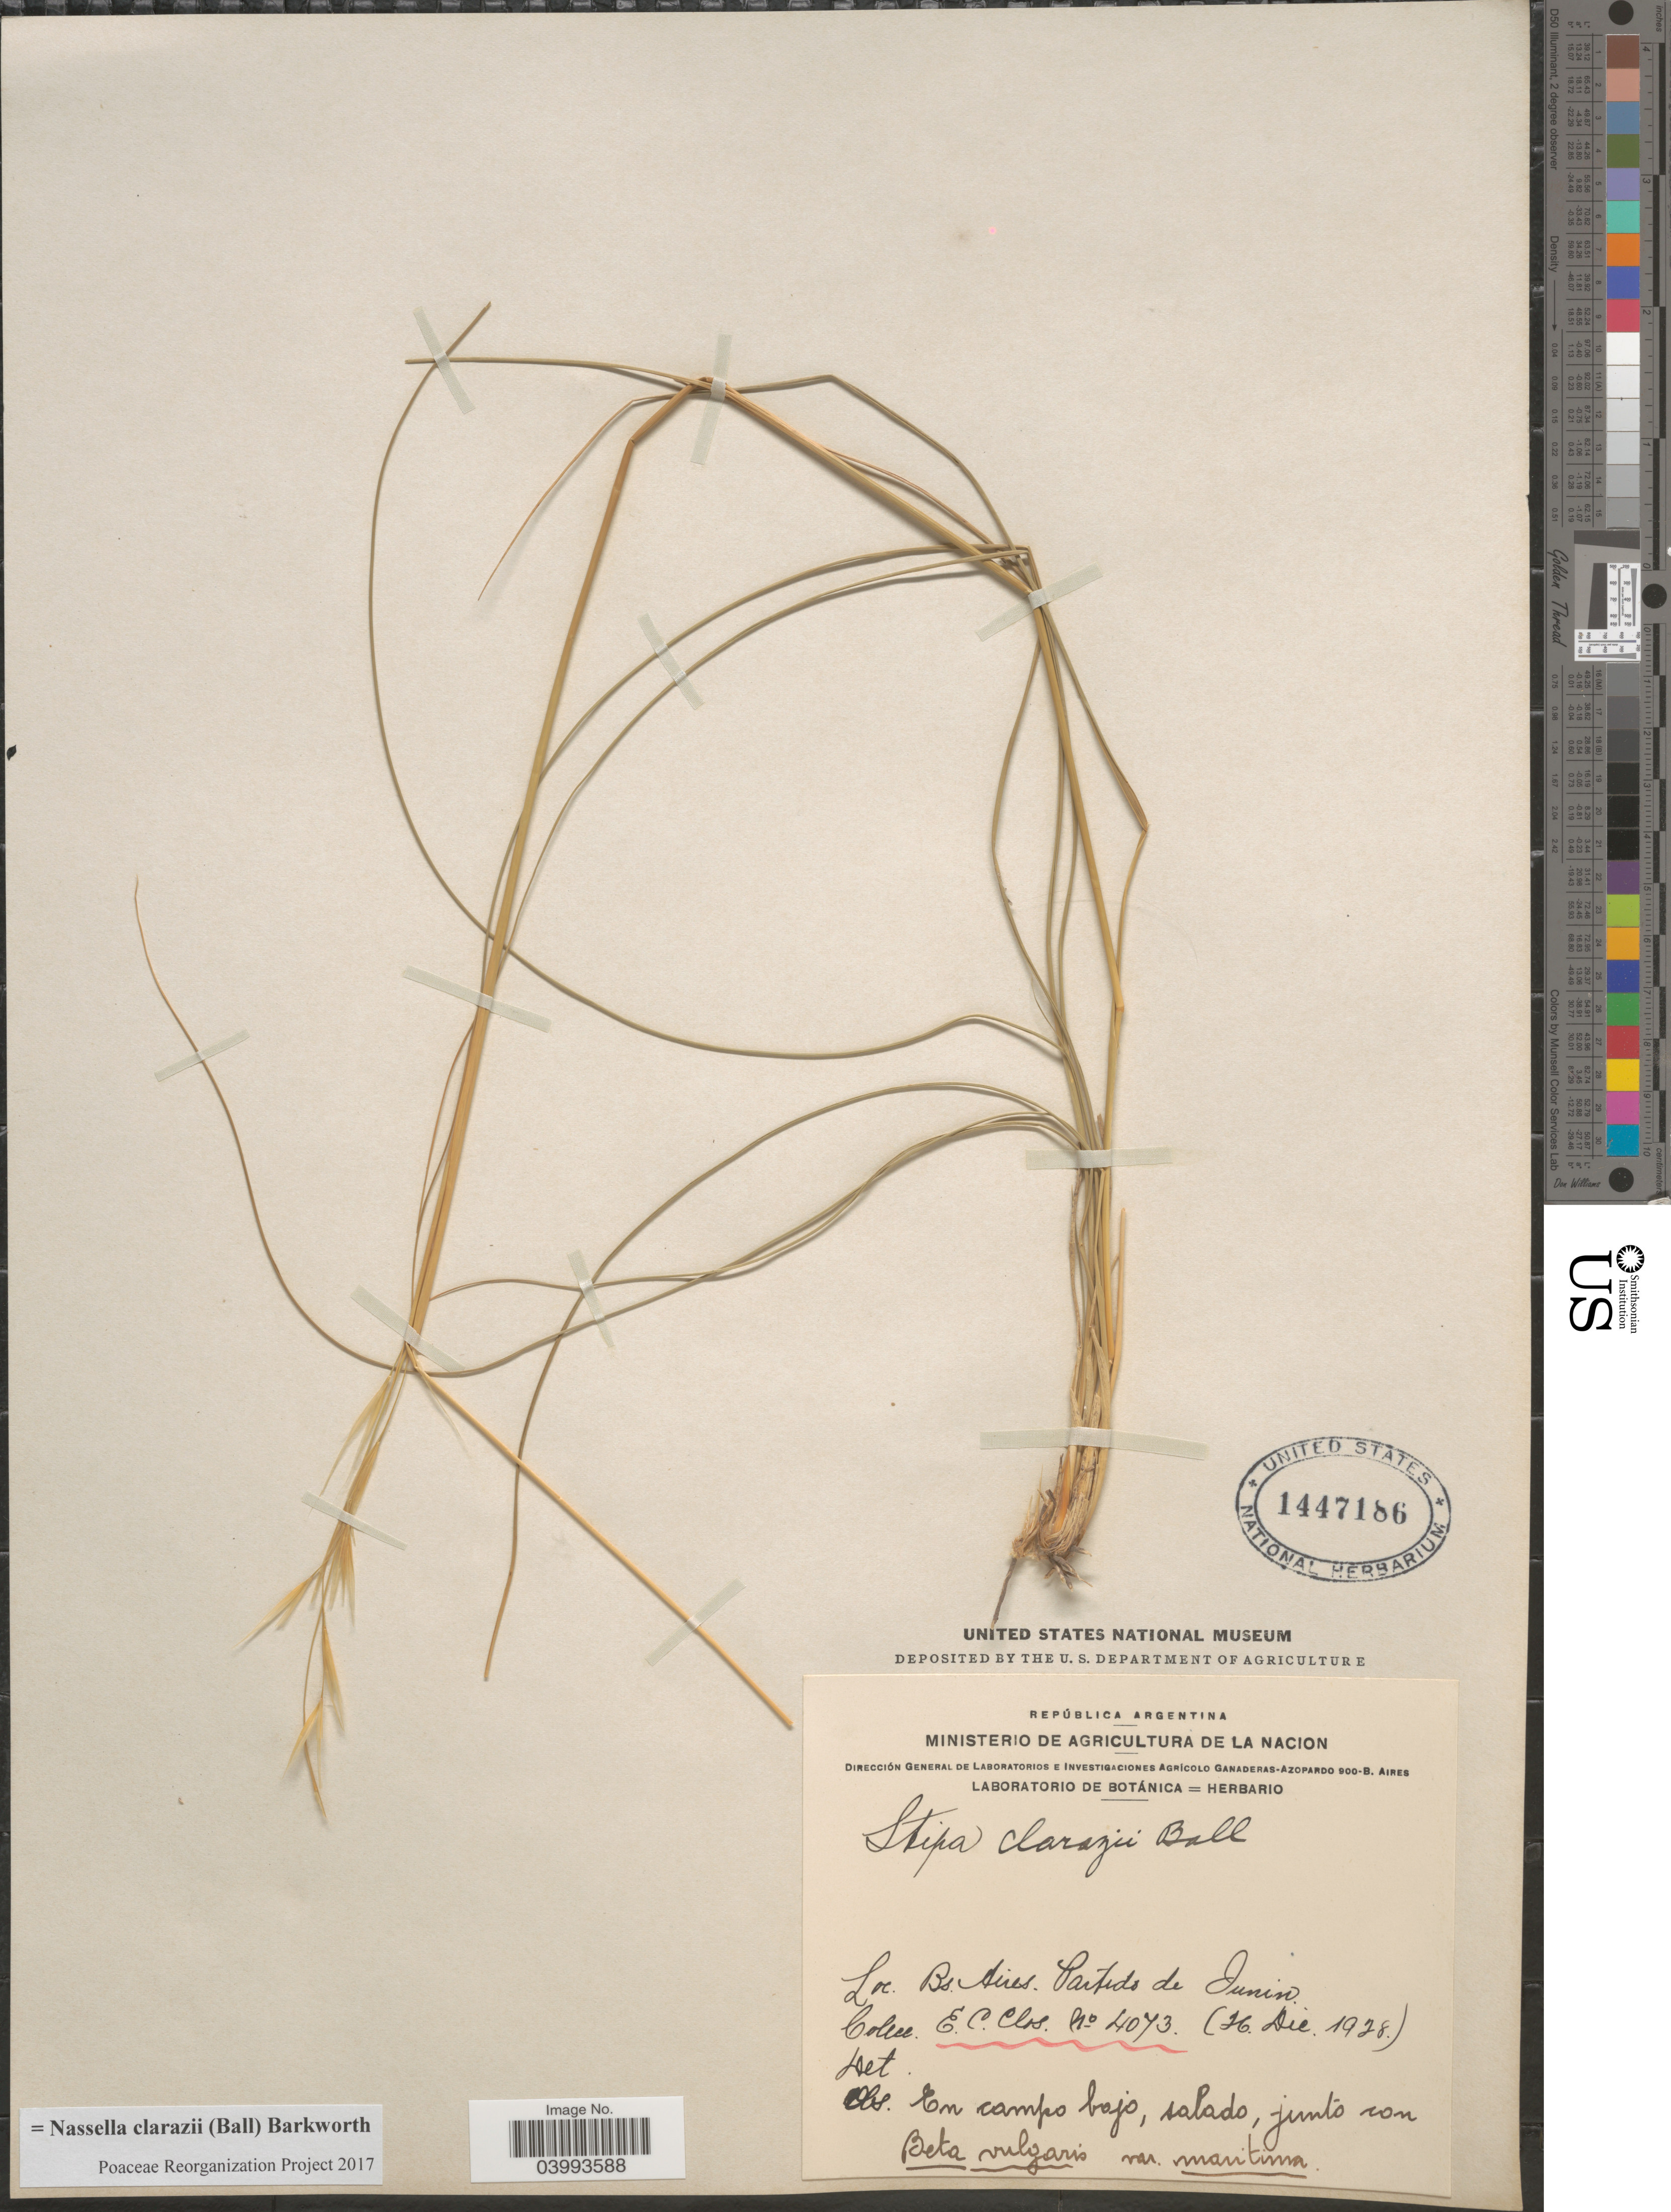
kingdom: Plantae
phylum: Tracheophyta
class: Liliopsida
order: Poales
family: Poaceae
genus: Nassella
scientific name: Nassella clarazii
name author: (Ball) Barkworth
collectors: E. Clos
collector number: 4073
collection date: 1928-12-26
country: Argentina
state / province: Buenos Aires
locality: Bs. Aires. Partido de Junin.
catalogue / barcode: US 1447186